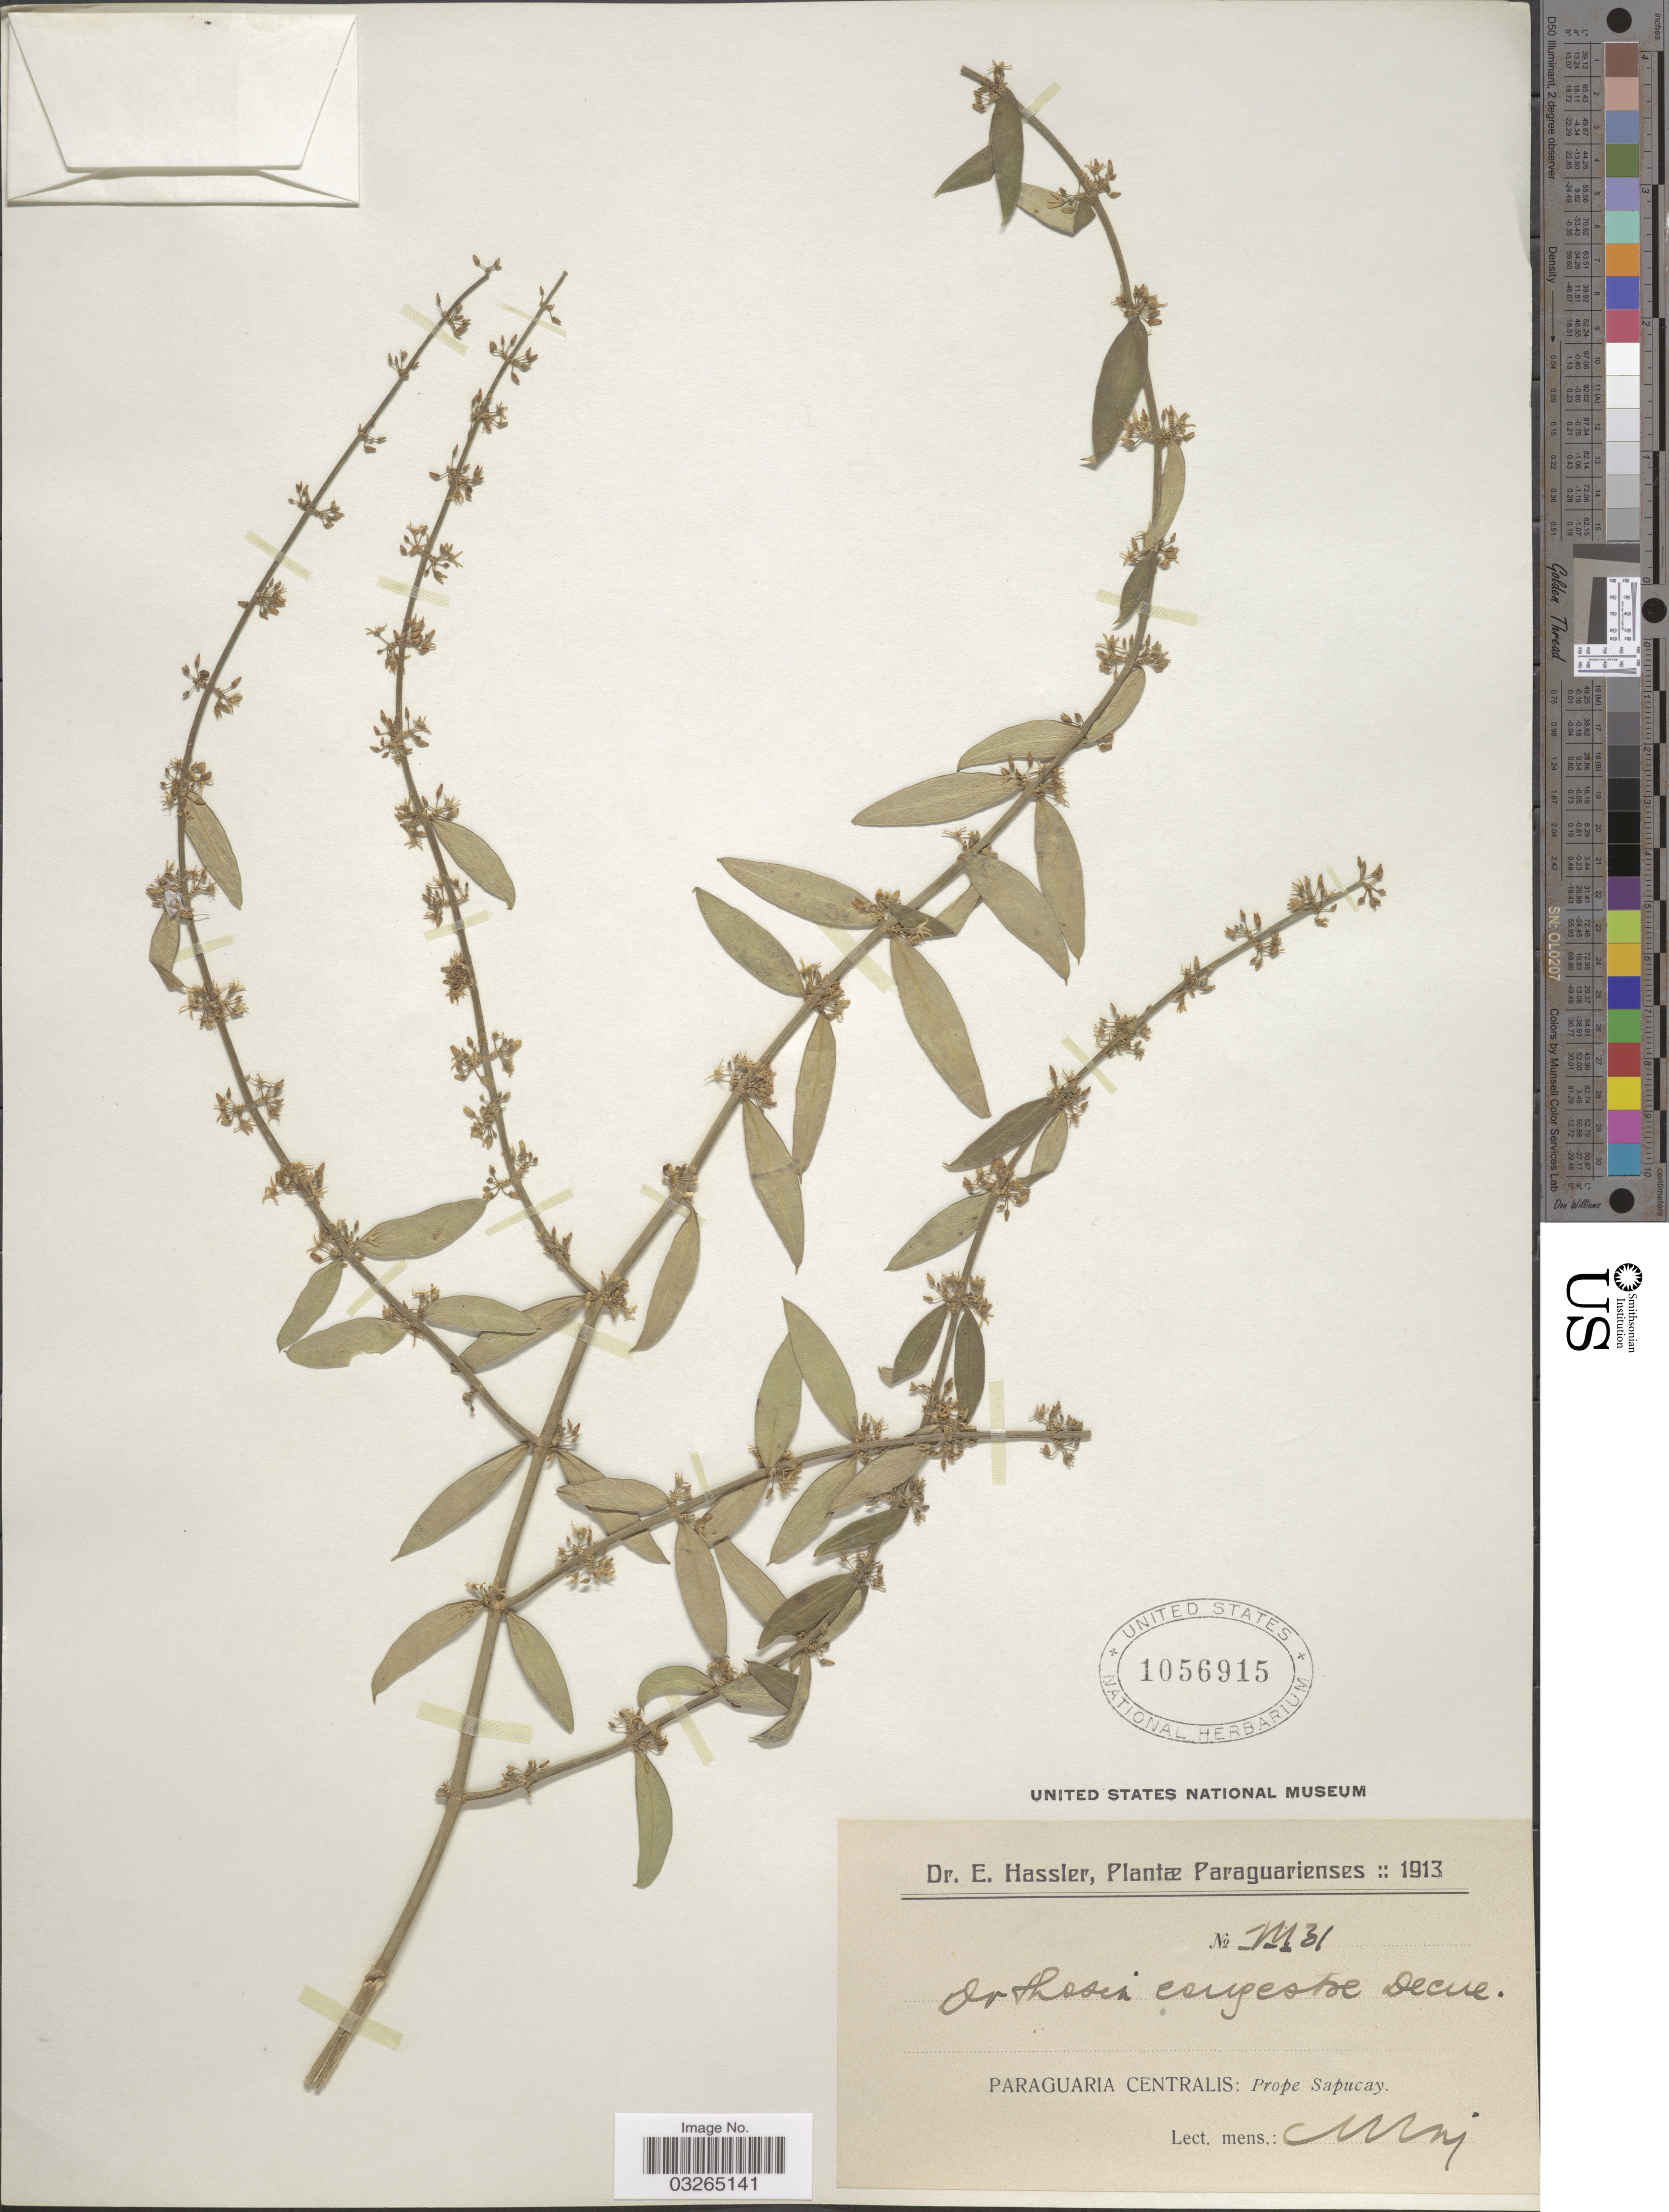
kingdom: Plantae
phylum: Tracheophyta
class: Magnoliopsida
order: Gentianales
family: Apocynaceae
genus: Orthosia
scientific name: Orthosia congesta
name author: (Vell.) Decne.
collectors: E. Hassler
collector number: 11131*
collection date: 1913-05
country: Paraguay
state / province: Paraguari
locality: Paraguaria Centralis: Prope Sapucay.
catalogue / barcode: US 1056915